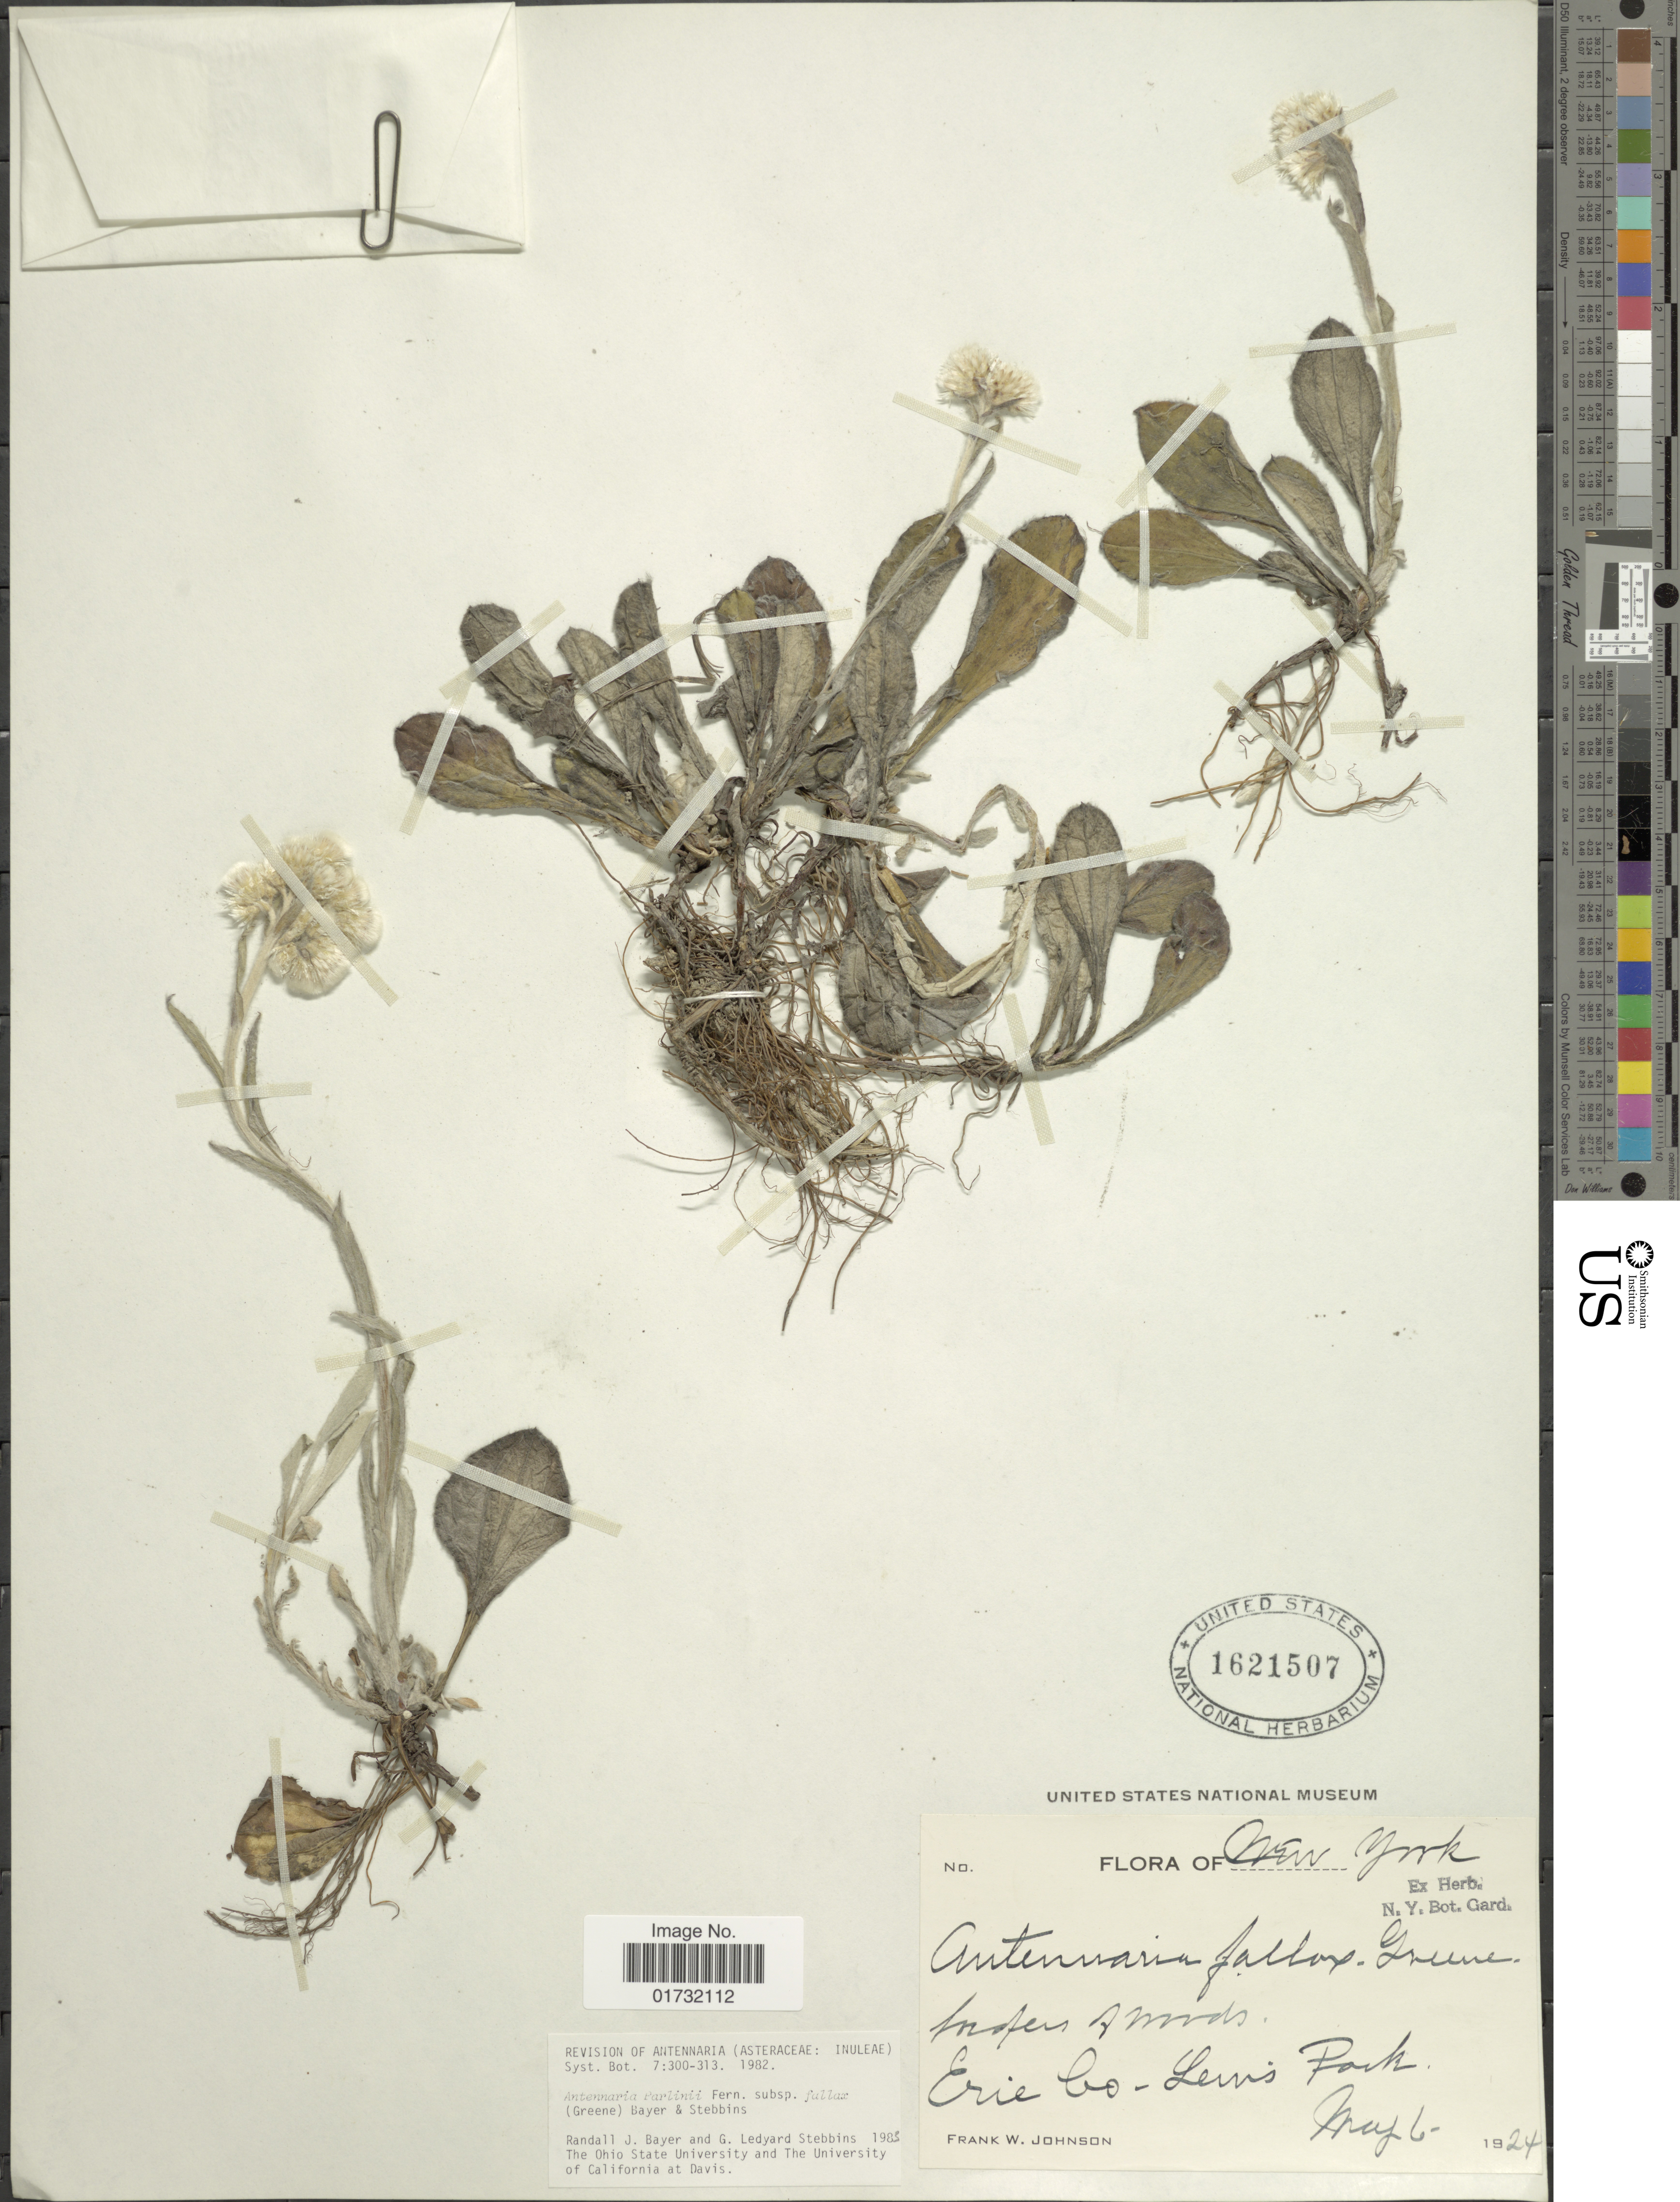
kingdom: Plantae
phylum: Tracheophyta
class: Magnoliopsida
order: Asterales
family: Asteraceae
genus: Antennaria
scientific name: Antennaria parlinii subsp. fallax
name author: (Greene) R.J. Bayer & Stebbins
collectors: F. W. Johnson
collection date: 1924-05-06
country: United States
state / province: New York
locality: Erie Co. - Lewis Pack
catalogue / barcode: US 1621507